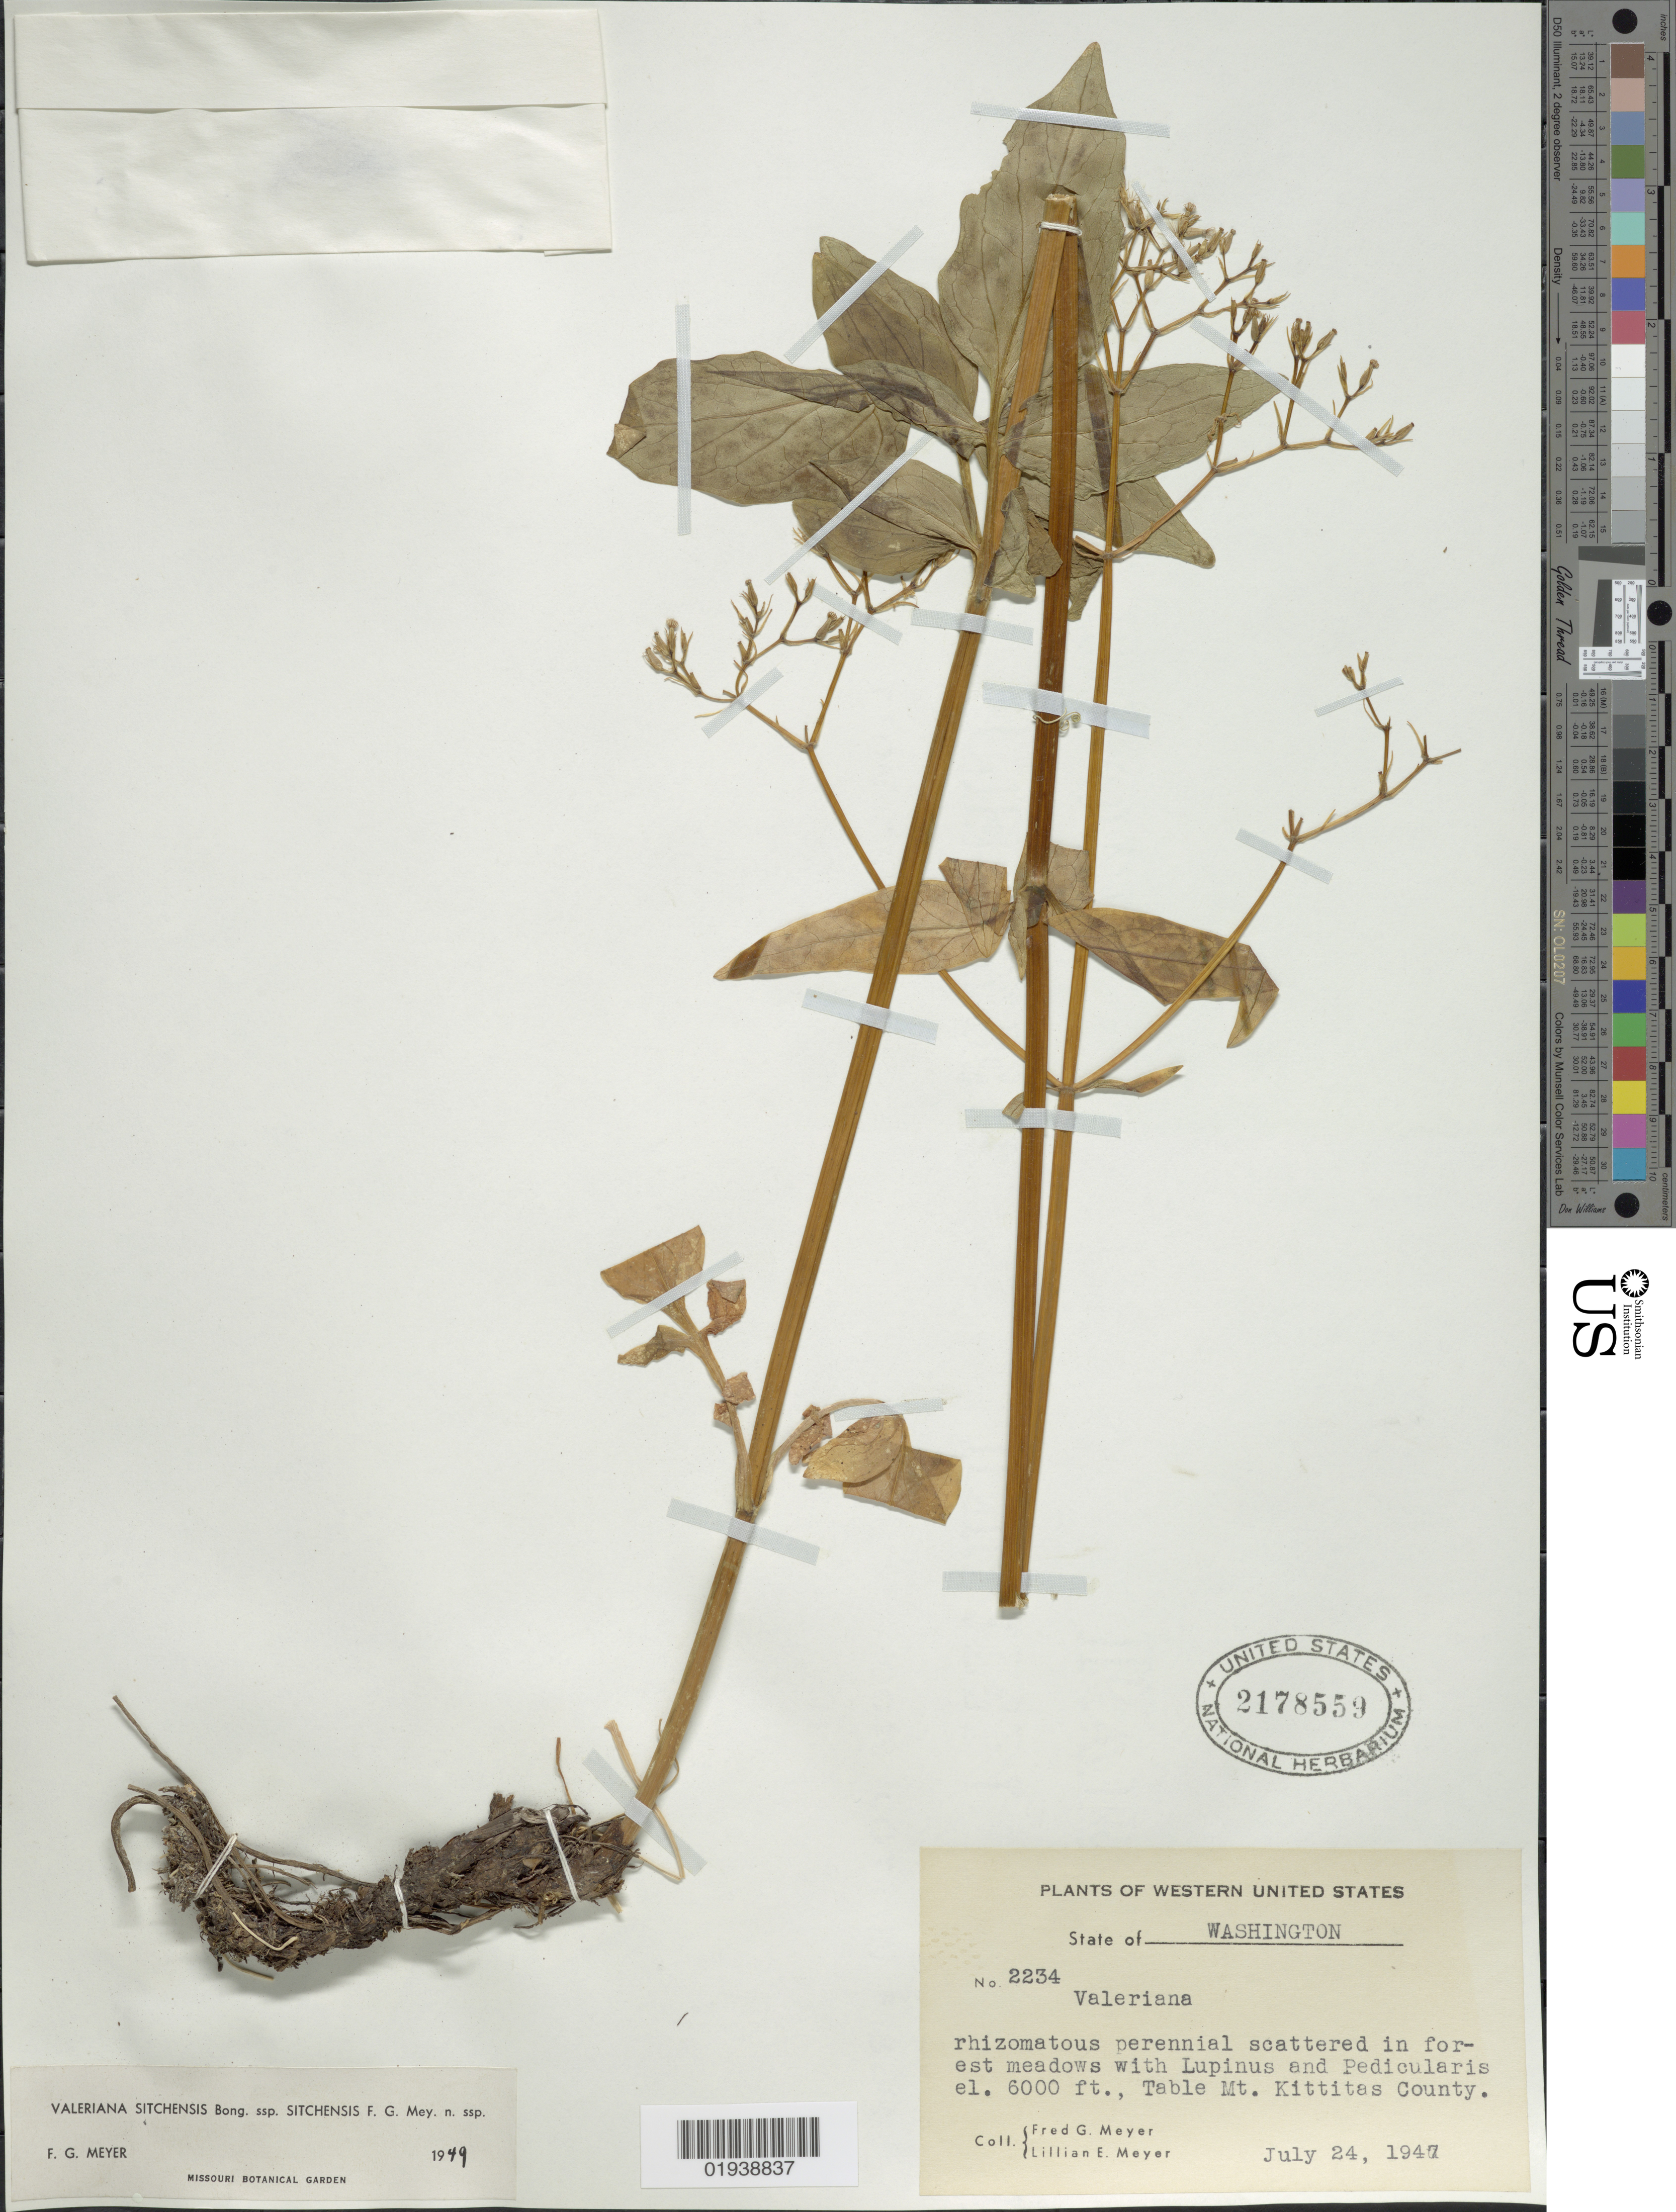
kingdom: Plantae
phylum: Tracheophyta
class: Magnoliopsida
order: Dipsacales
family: Caprifoliaceae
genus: Valeriana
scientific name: Valeriana sitchensis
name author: Bong.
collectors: F. G. Meyer & L. Meyer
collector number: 2234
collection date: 1947-07-24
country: United States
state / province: Washington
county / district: Kittitas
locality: Western United States. Table Mt. Kittitas County.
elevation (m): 1829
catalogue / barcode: US 2178559